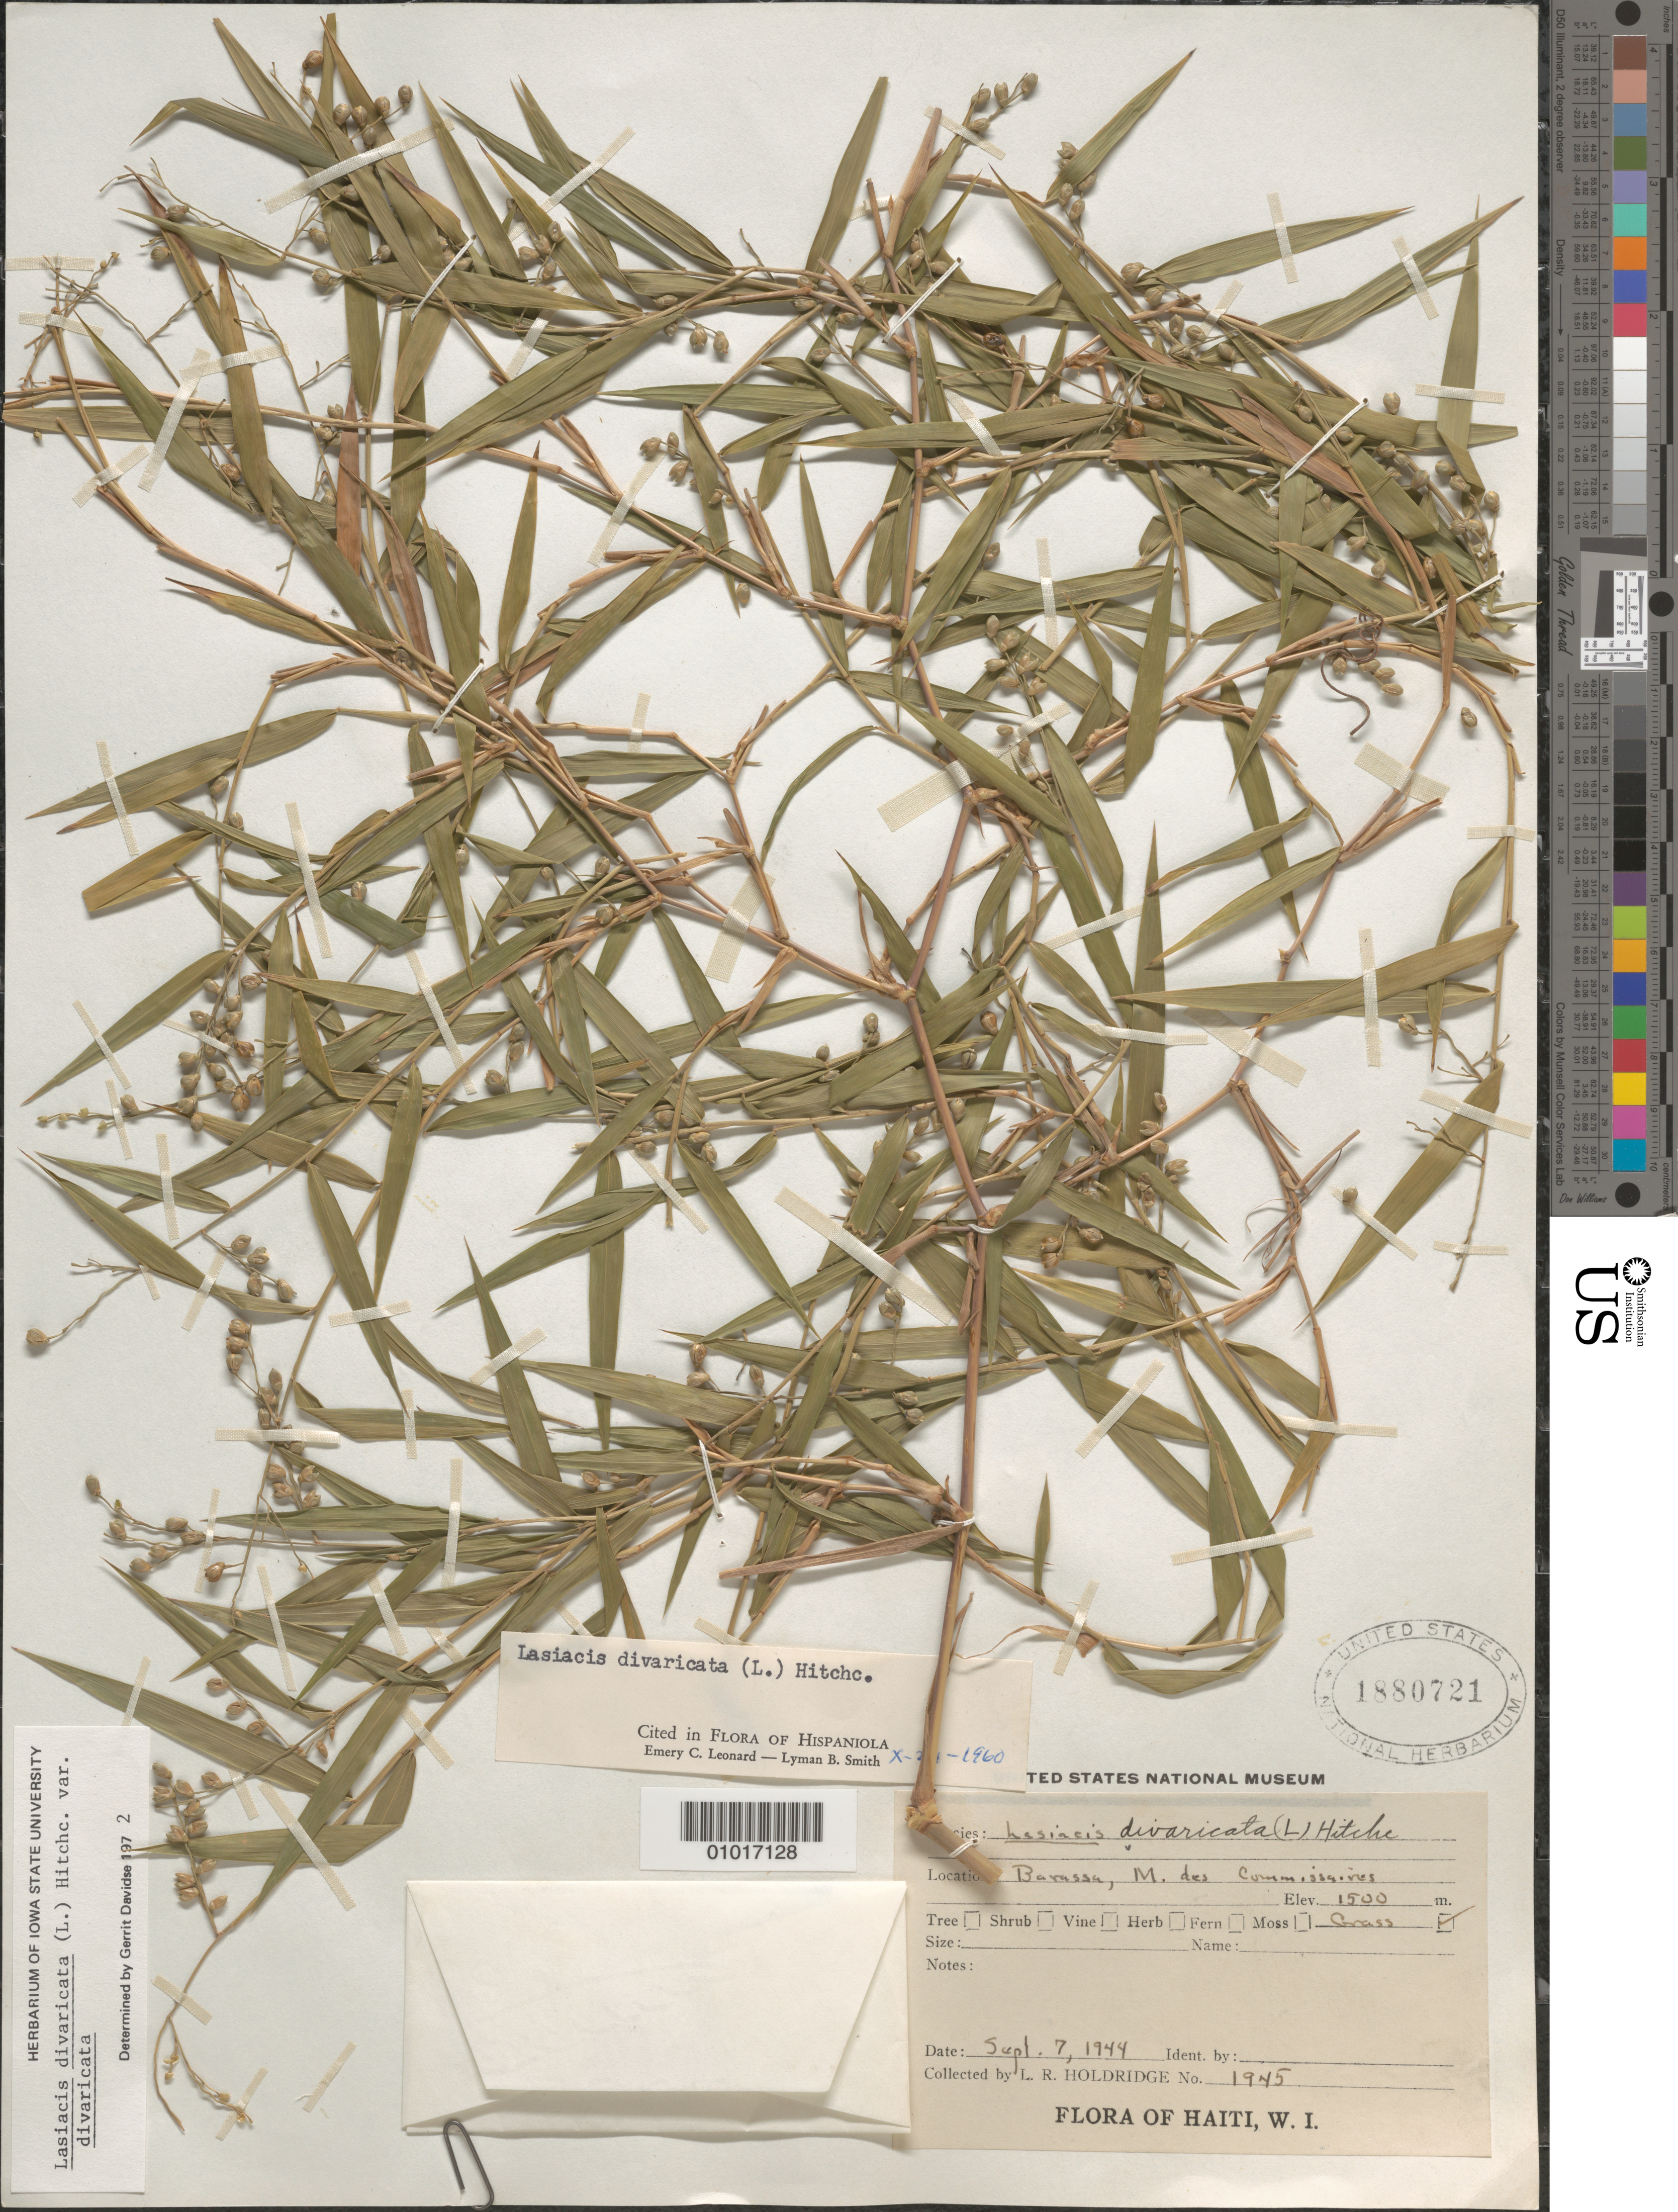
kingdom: Plantae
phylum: Tracheophyta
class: Liliopsida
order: Poales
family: Poaceae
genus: Lasiacis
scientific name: Lasiacis divaricata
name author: (L.) Hitchc.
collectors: L. Holdridge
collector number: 1945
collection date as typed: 07 Sep 1944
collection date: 1944-09-07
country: Haiti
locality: Barassa, M. des Commissaires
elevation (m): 1500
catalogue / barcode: US 1880721